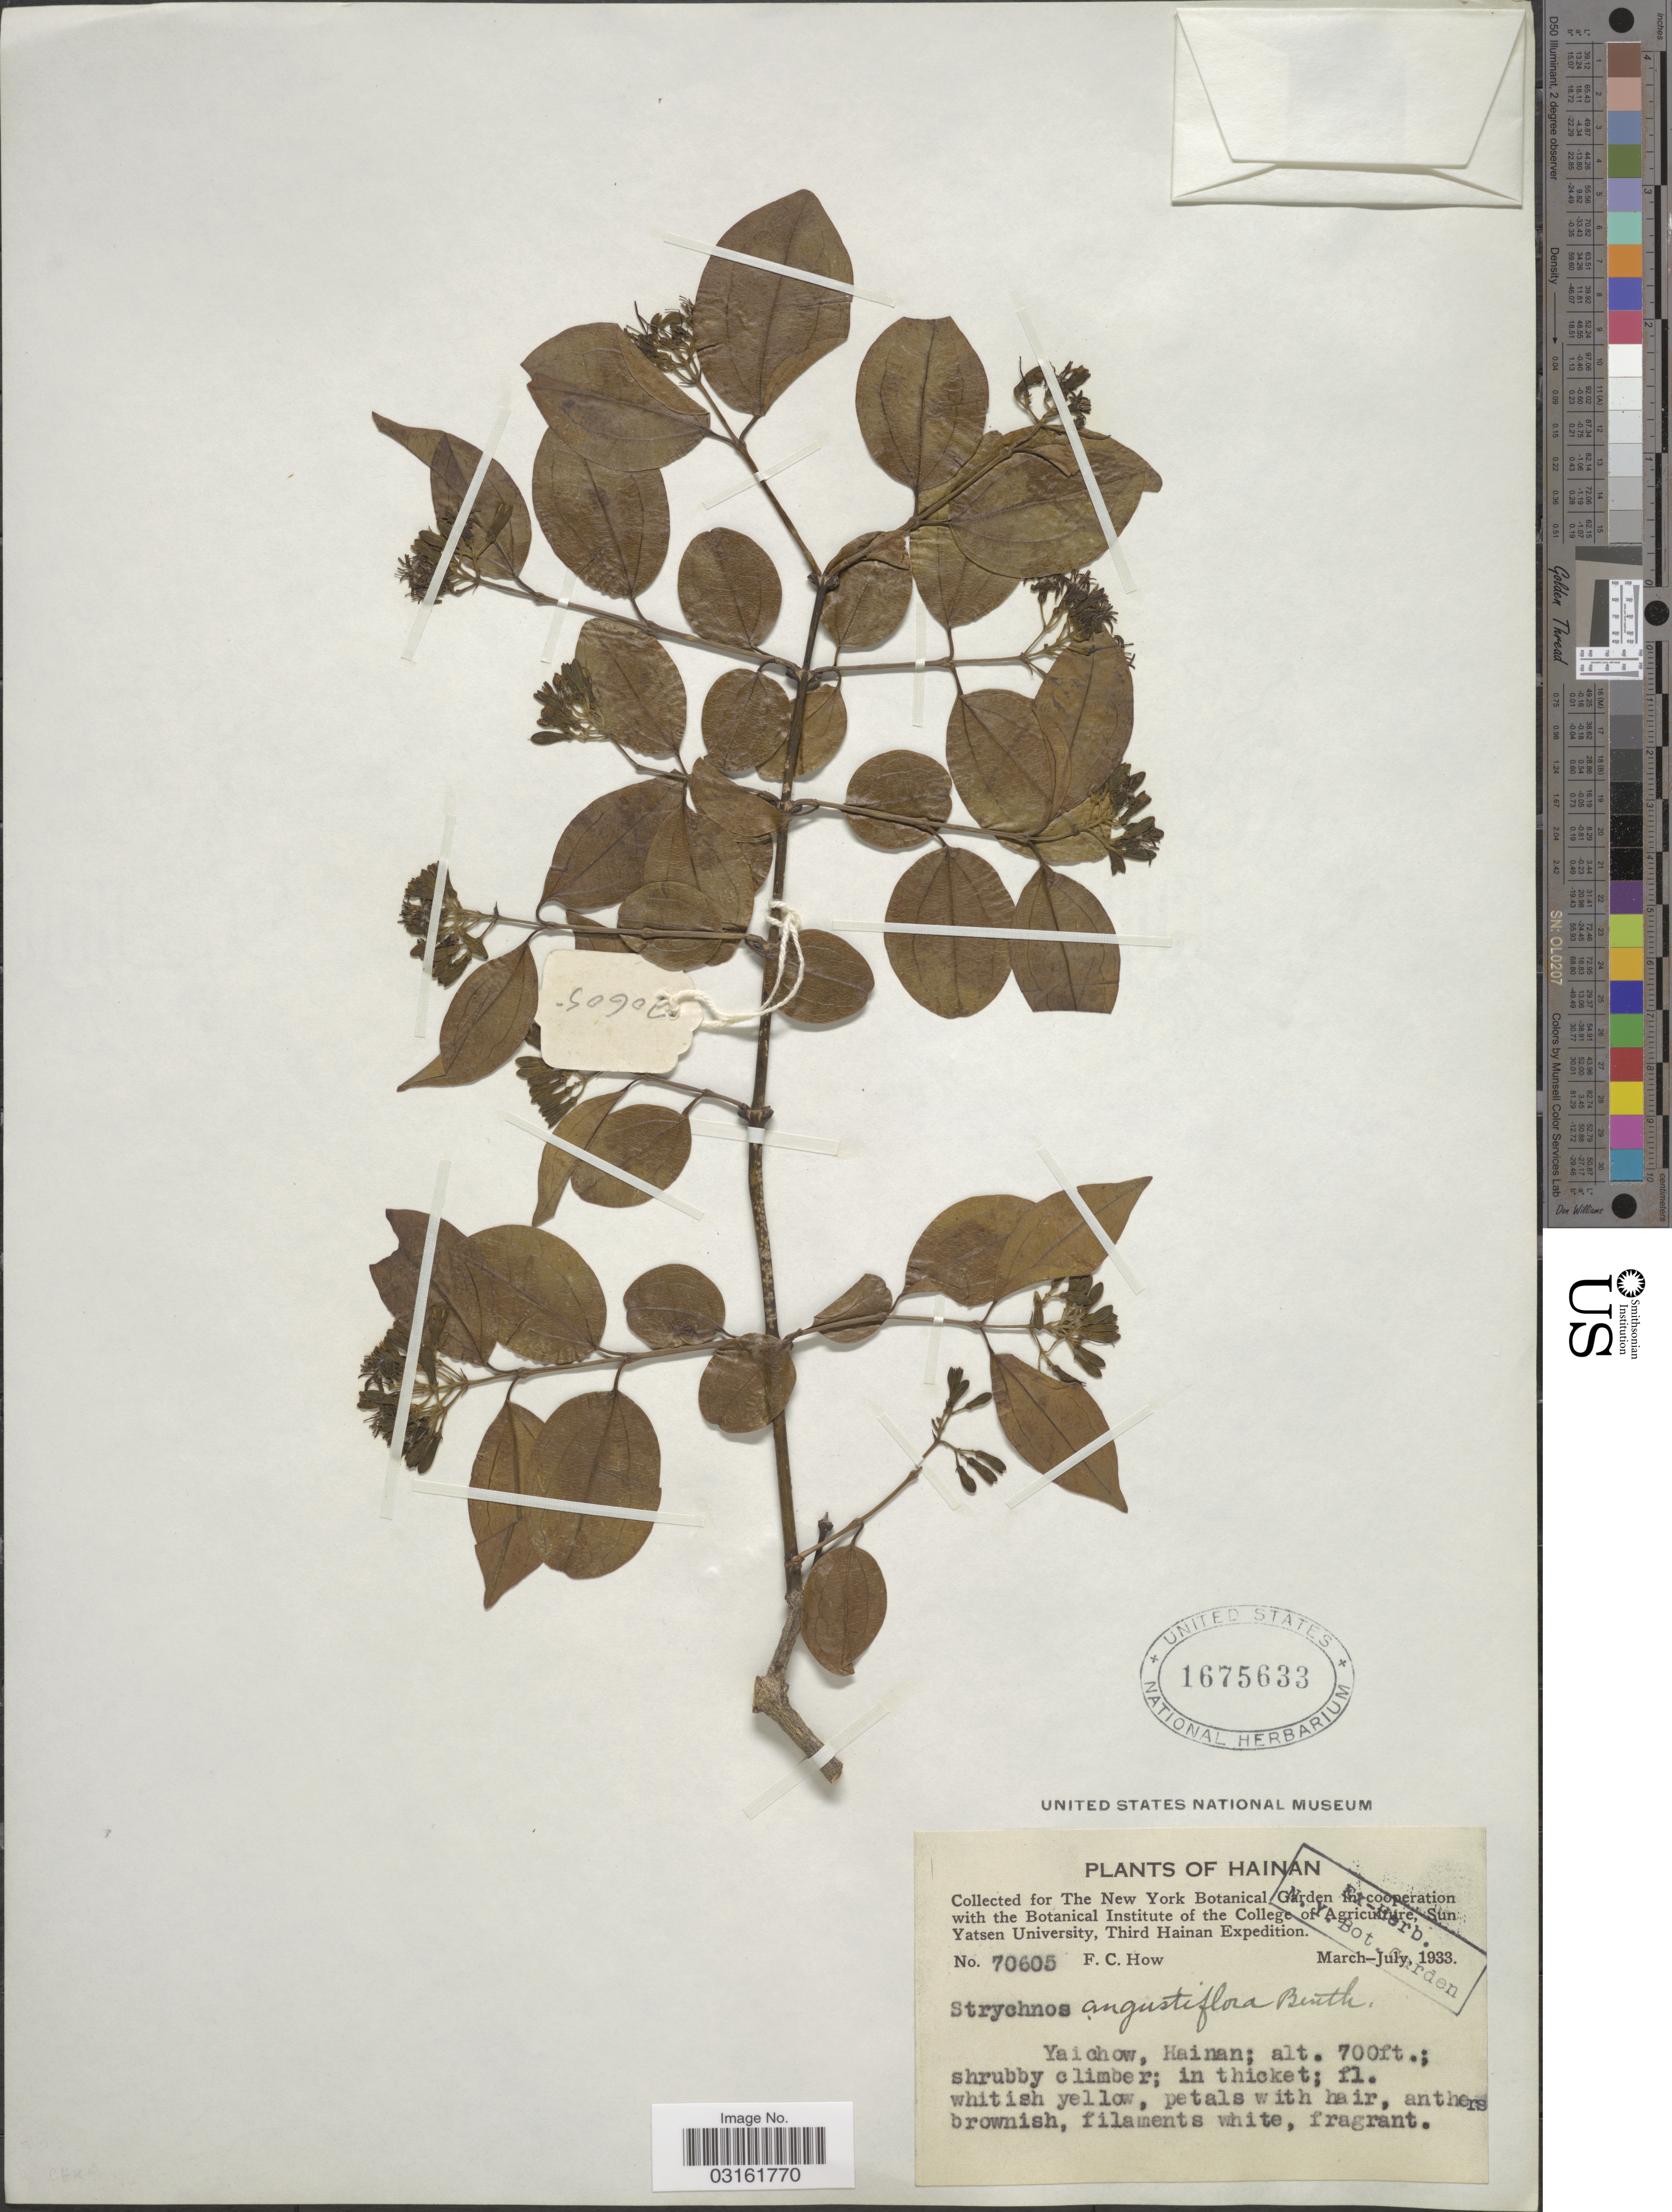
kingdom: Plantae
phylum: Tracheophyta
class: Magnoliopsida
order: Gentianales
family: Loganiaceae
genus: Strychnos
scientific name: Strychnos angustiflora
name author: Benth.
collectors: F. C. How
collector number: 70605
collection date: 1933-03/1933-07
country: China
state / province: Hainan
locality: Yaichow.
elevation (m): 213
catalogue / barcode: US 1675633